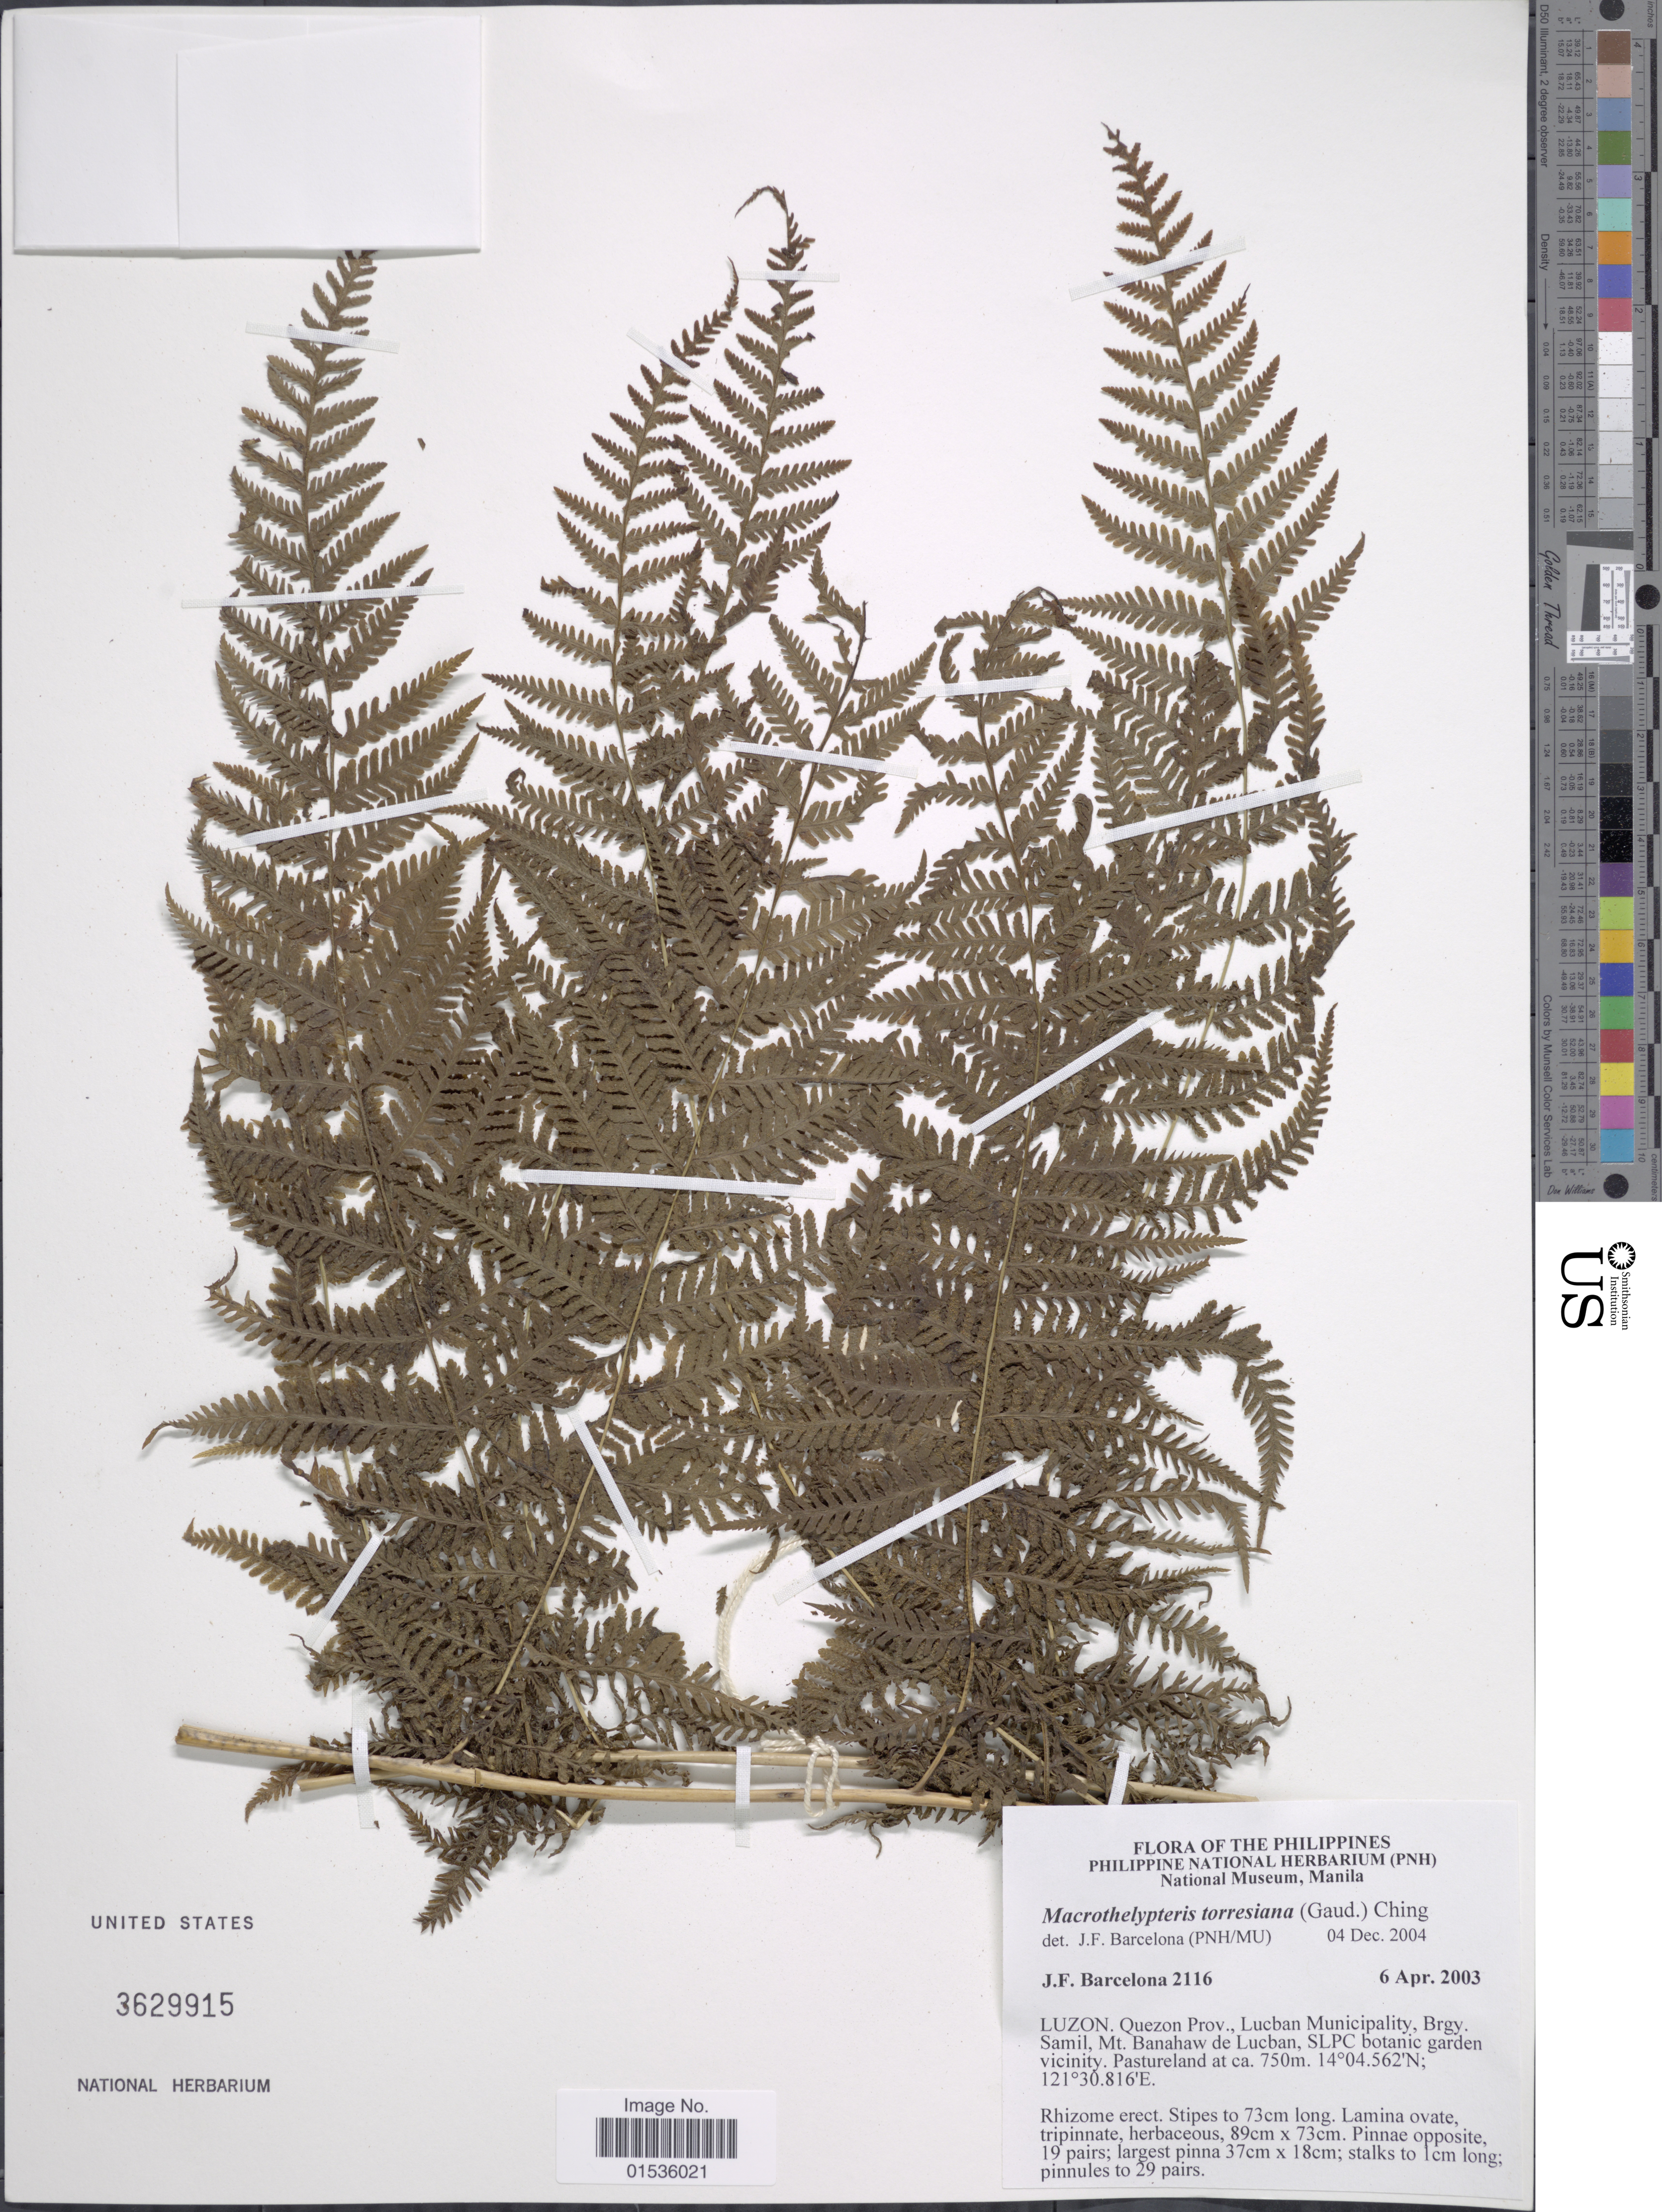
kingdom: Plantae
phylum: Tracheophyta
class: Polypodiopsida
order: Polypodiales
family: Thelypteridaceae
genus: Macrothelypteris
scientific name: Macrothelypteris torresiana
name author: (Gaudich.) Ching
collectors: J. F. Barcelona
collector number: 2116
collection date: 2003-04-06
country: Philippines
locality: Luzon, Quezon Prov., Lucban Municipality, Brgy. Samil, Mt. Banahaw de Lucban, SLPC botanic garden vicinity.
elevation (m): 750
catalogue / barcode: US 3629915